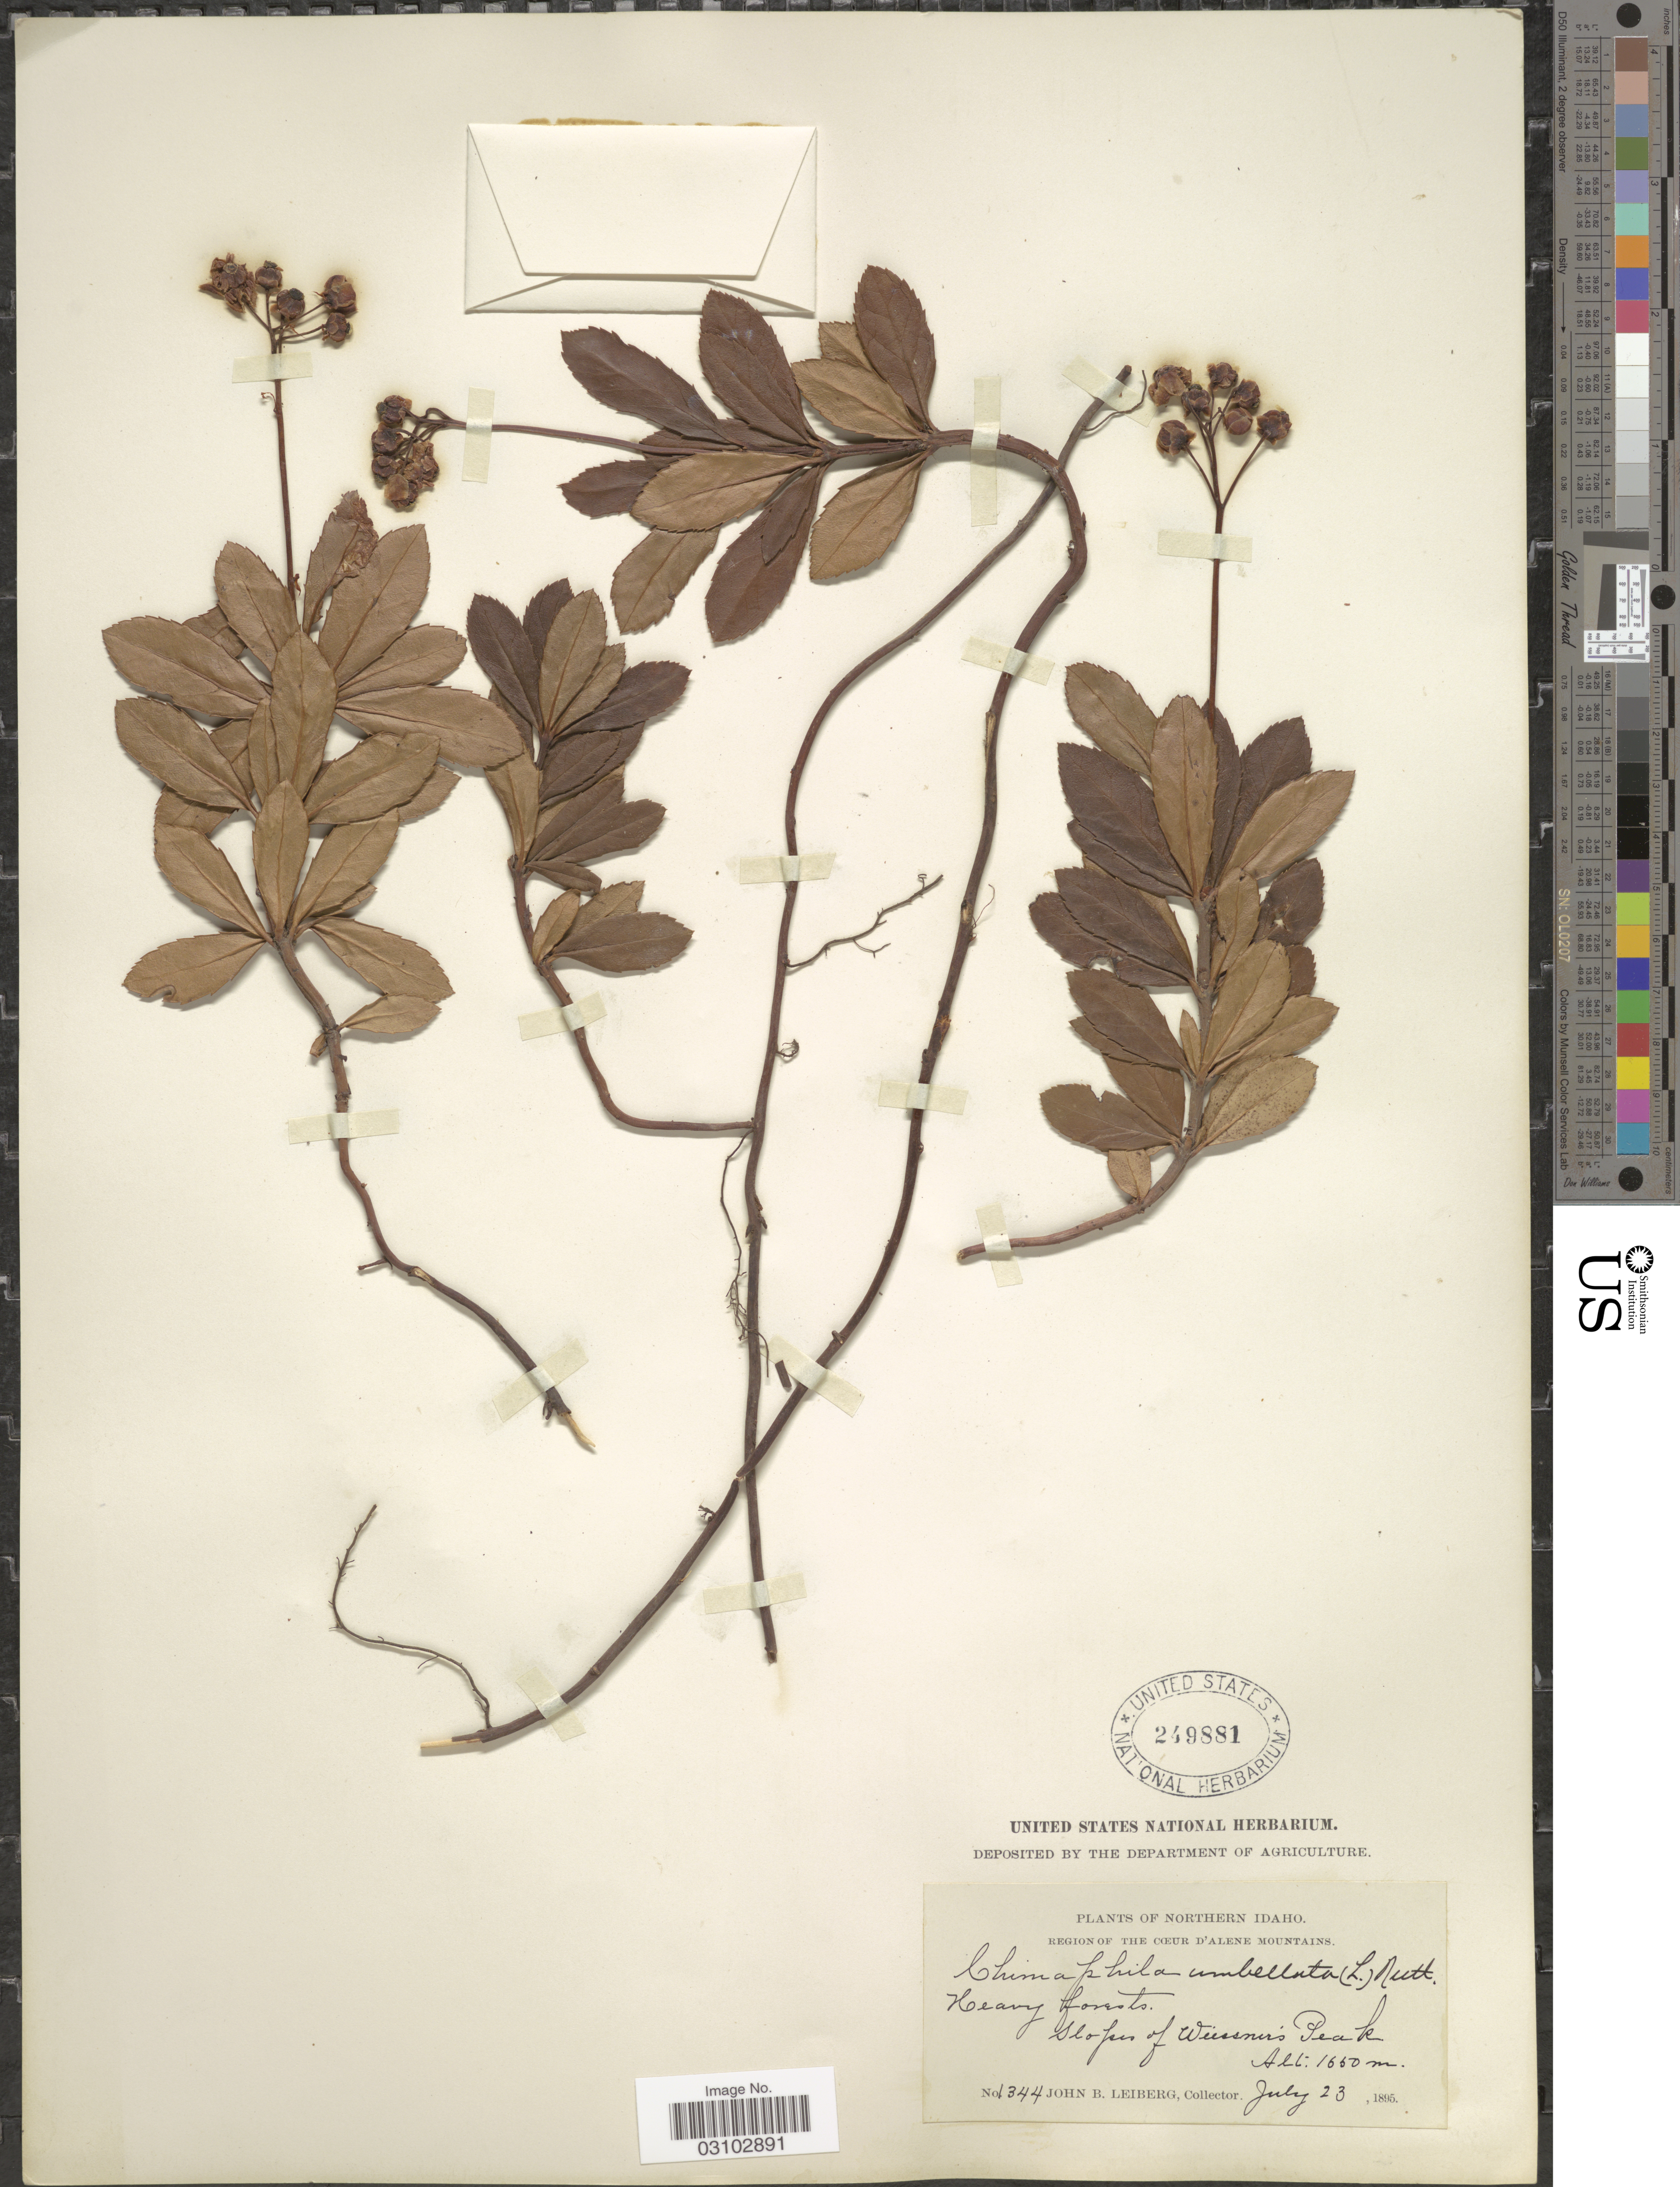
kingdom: Plantae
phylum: Tracheophyta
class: Magnoliopsida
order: Ericales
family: Ericaceae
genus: Chimaphila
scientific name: Chimaphila umbellata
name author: (L.) W.P.C. Barton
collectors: J. B. Leiberg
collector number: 1344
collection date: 1895-07-23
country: United States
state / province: Idaho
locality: Northern Idaho. Region of the Coer d'Alene Mountains. Slopes of Wiesner's Peak.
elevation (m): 1650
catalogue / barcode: US 249881